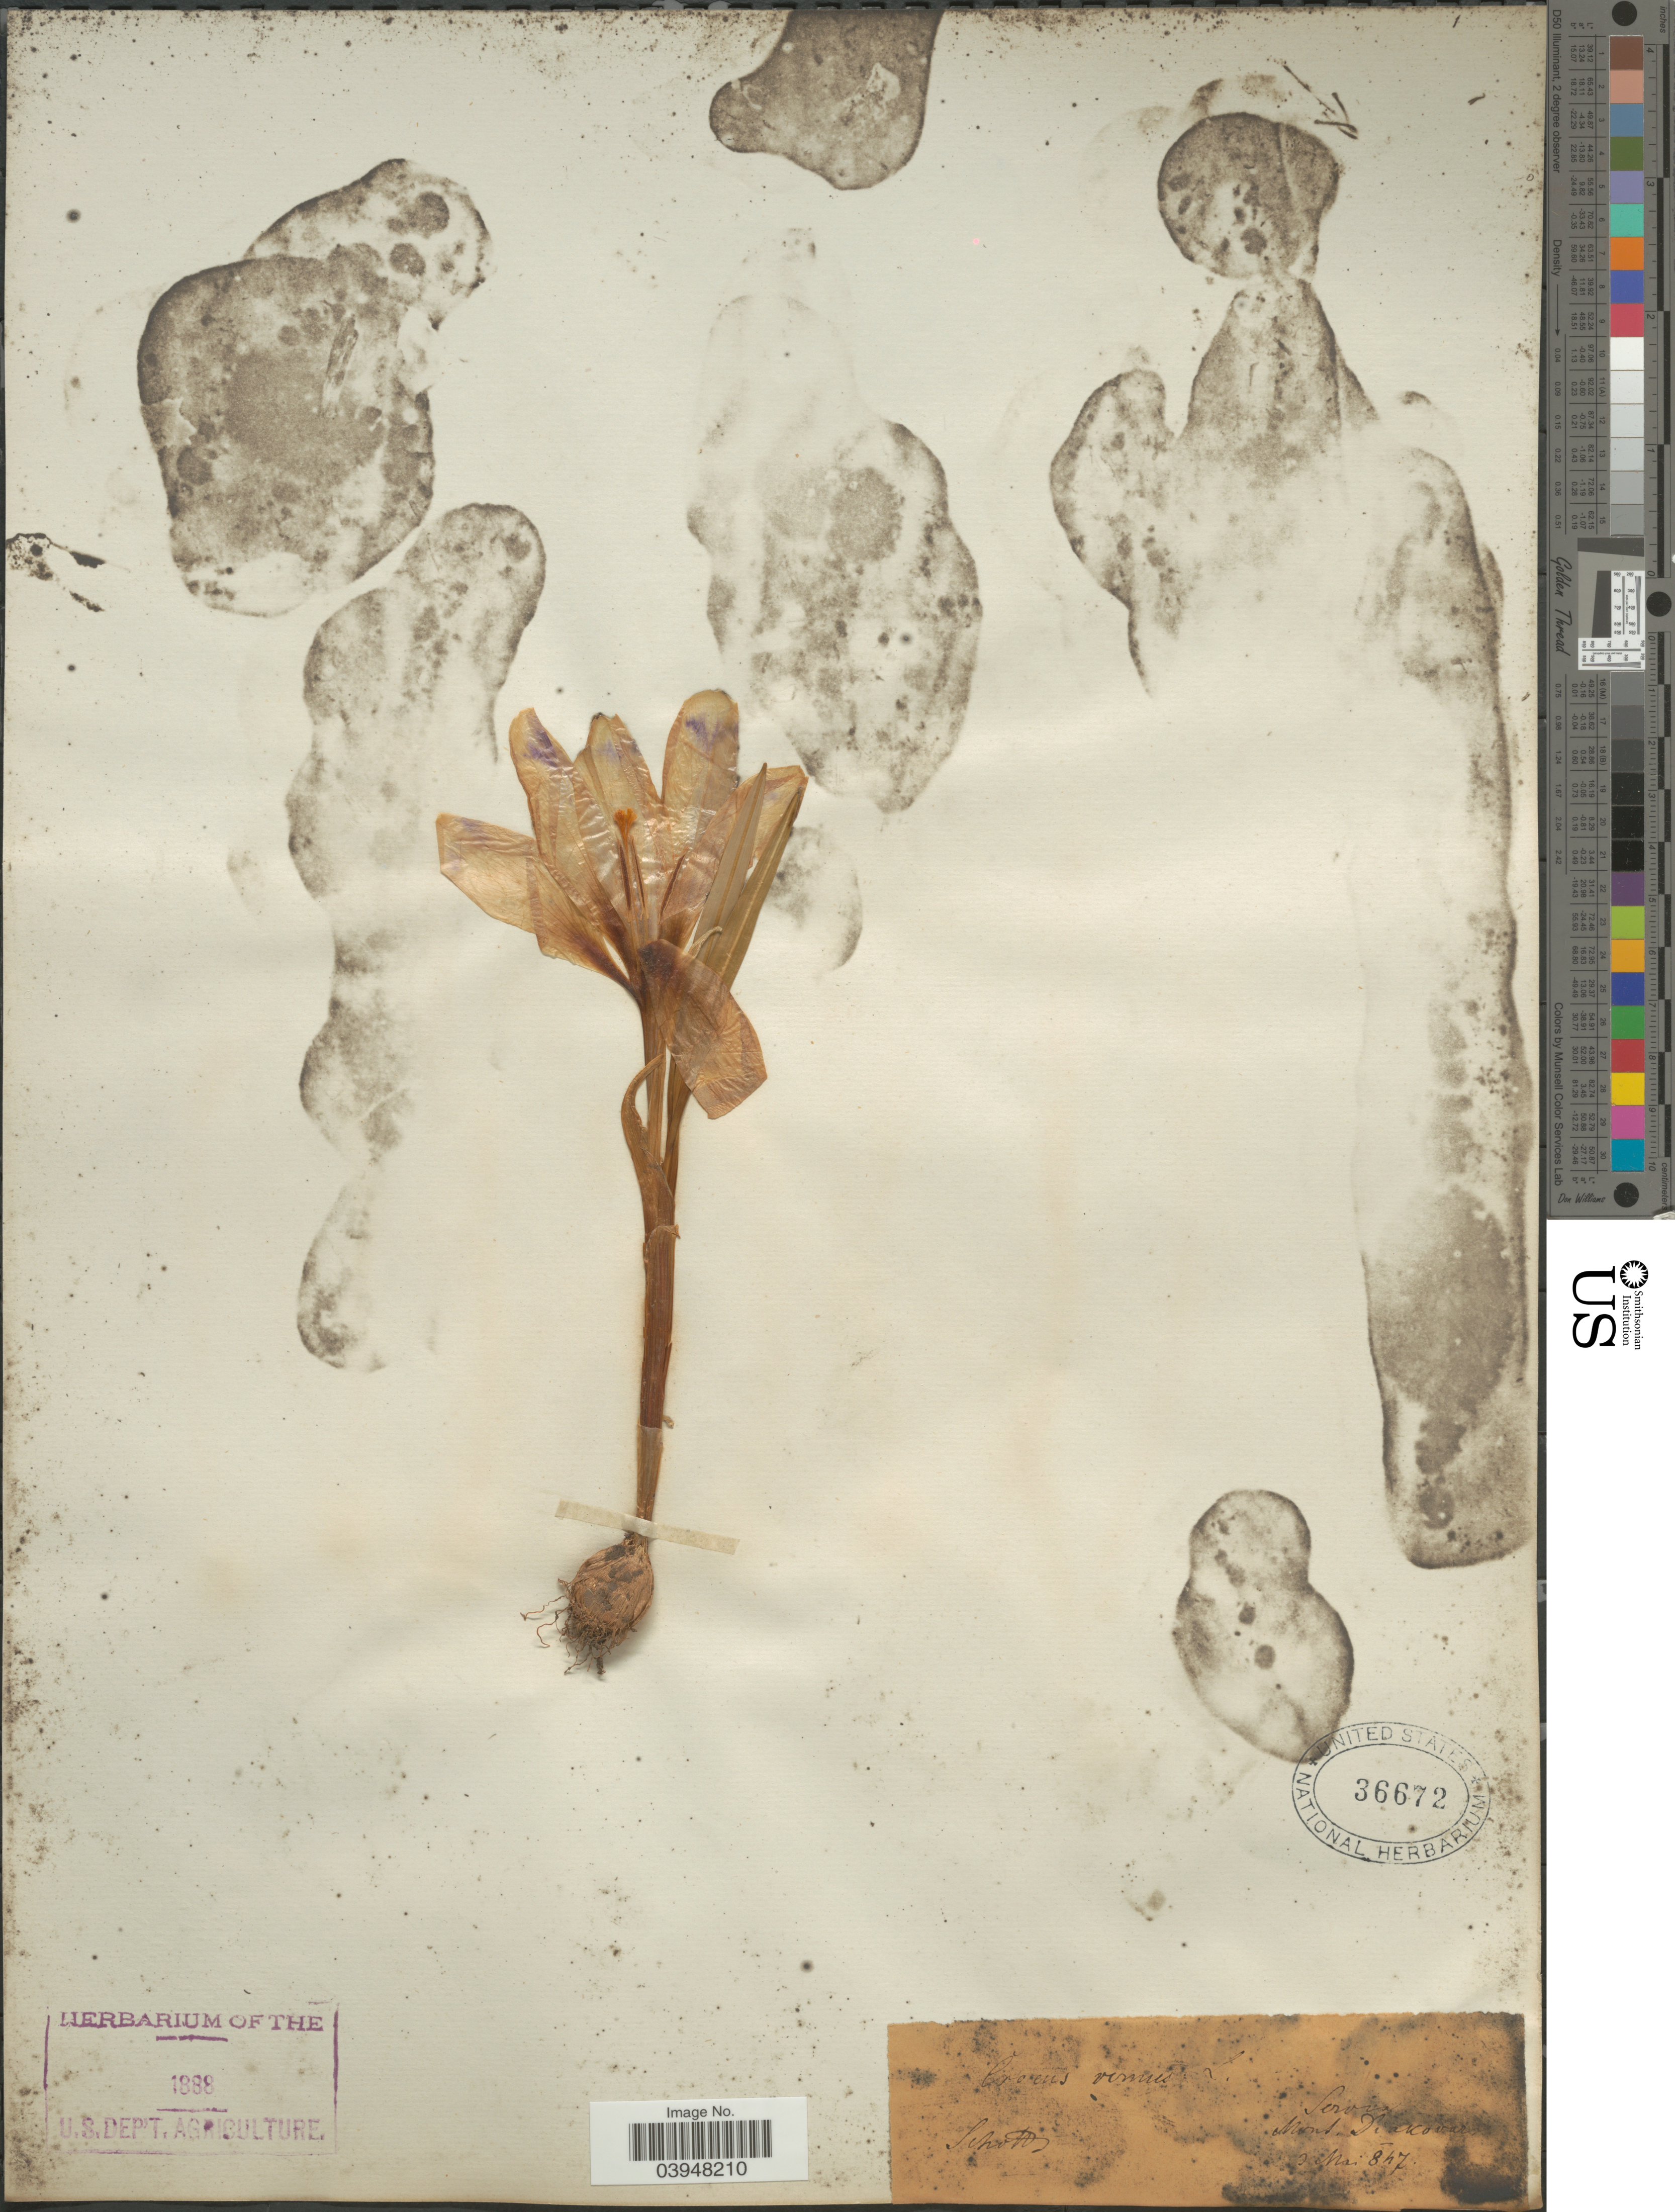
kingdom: Plantae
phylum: Tracheophyta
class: Liliopsida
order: Asparagales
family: Iridaceae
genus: Crocus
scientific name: Crocus vernus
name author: Hill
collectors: Schott, --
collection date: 1847-05-03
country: Croatia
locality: Servia, Mont. Diakovar.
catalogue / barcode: US 36672